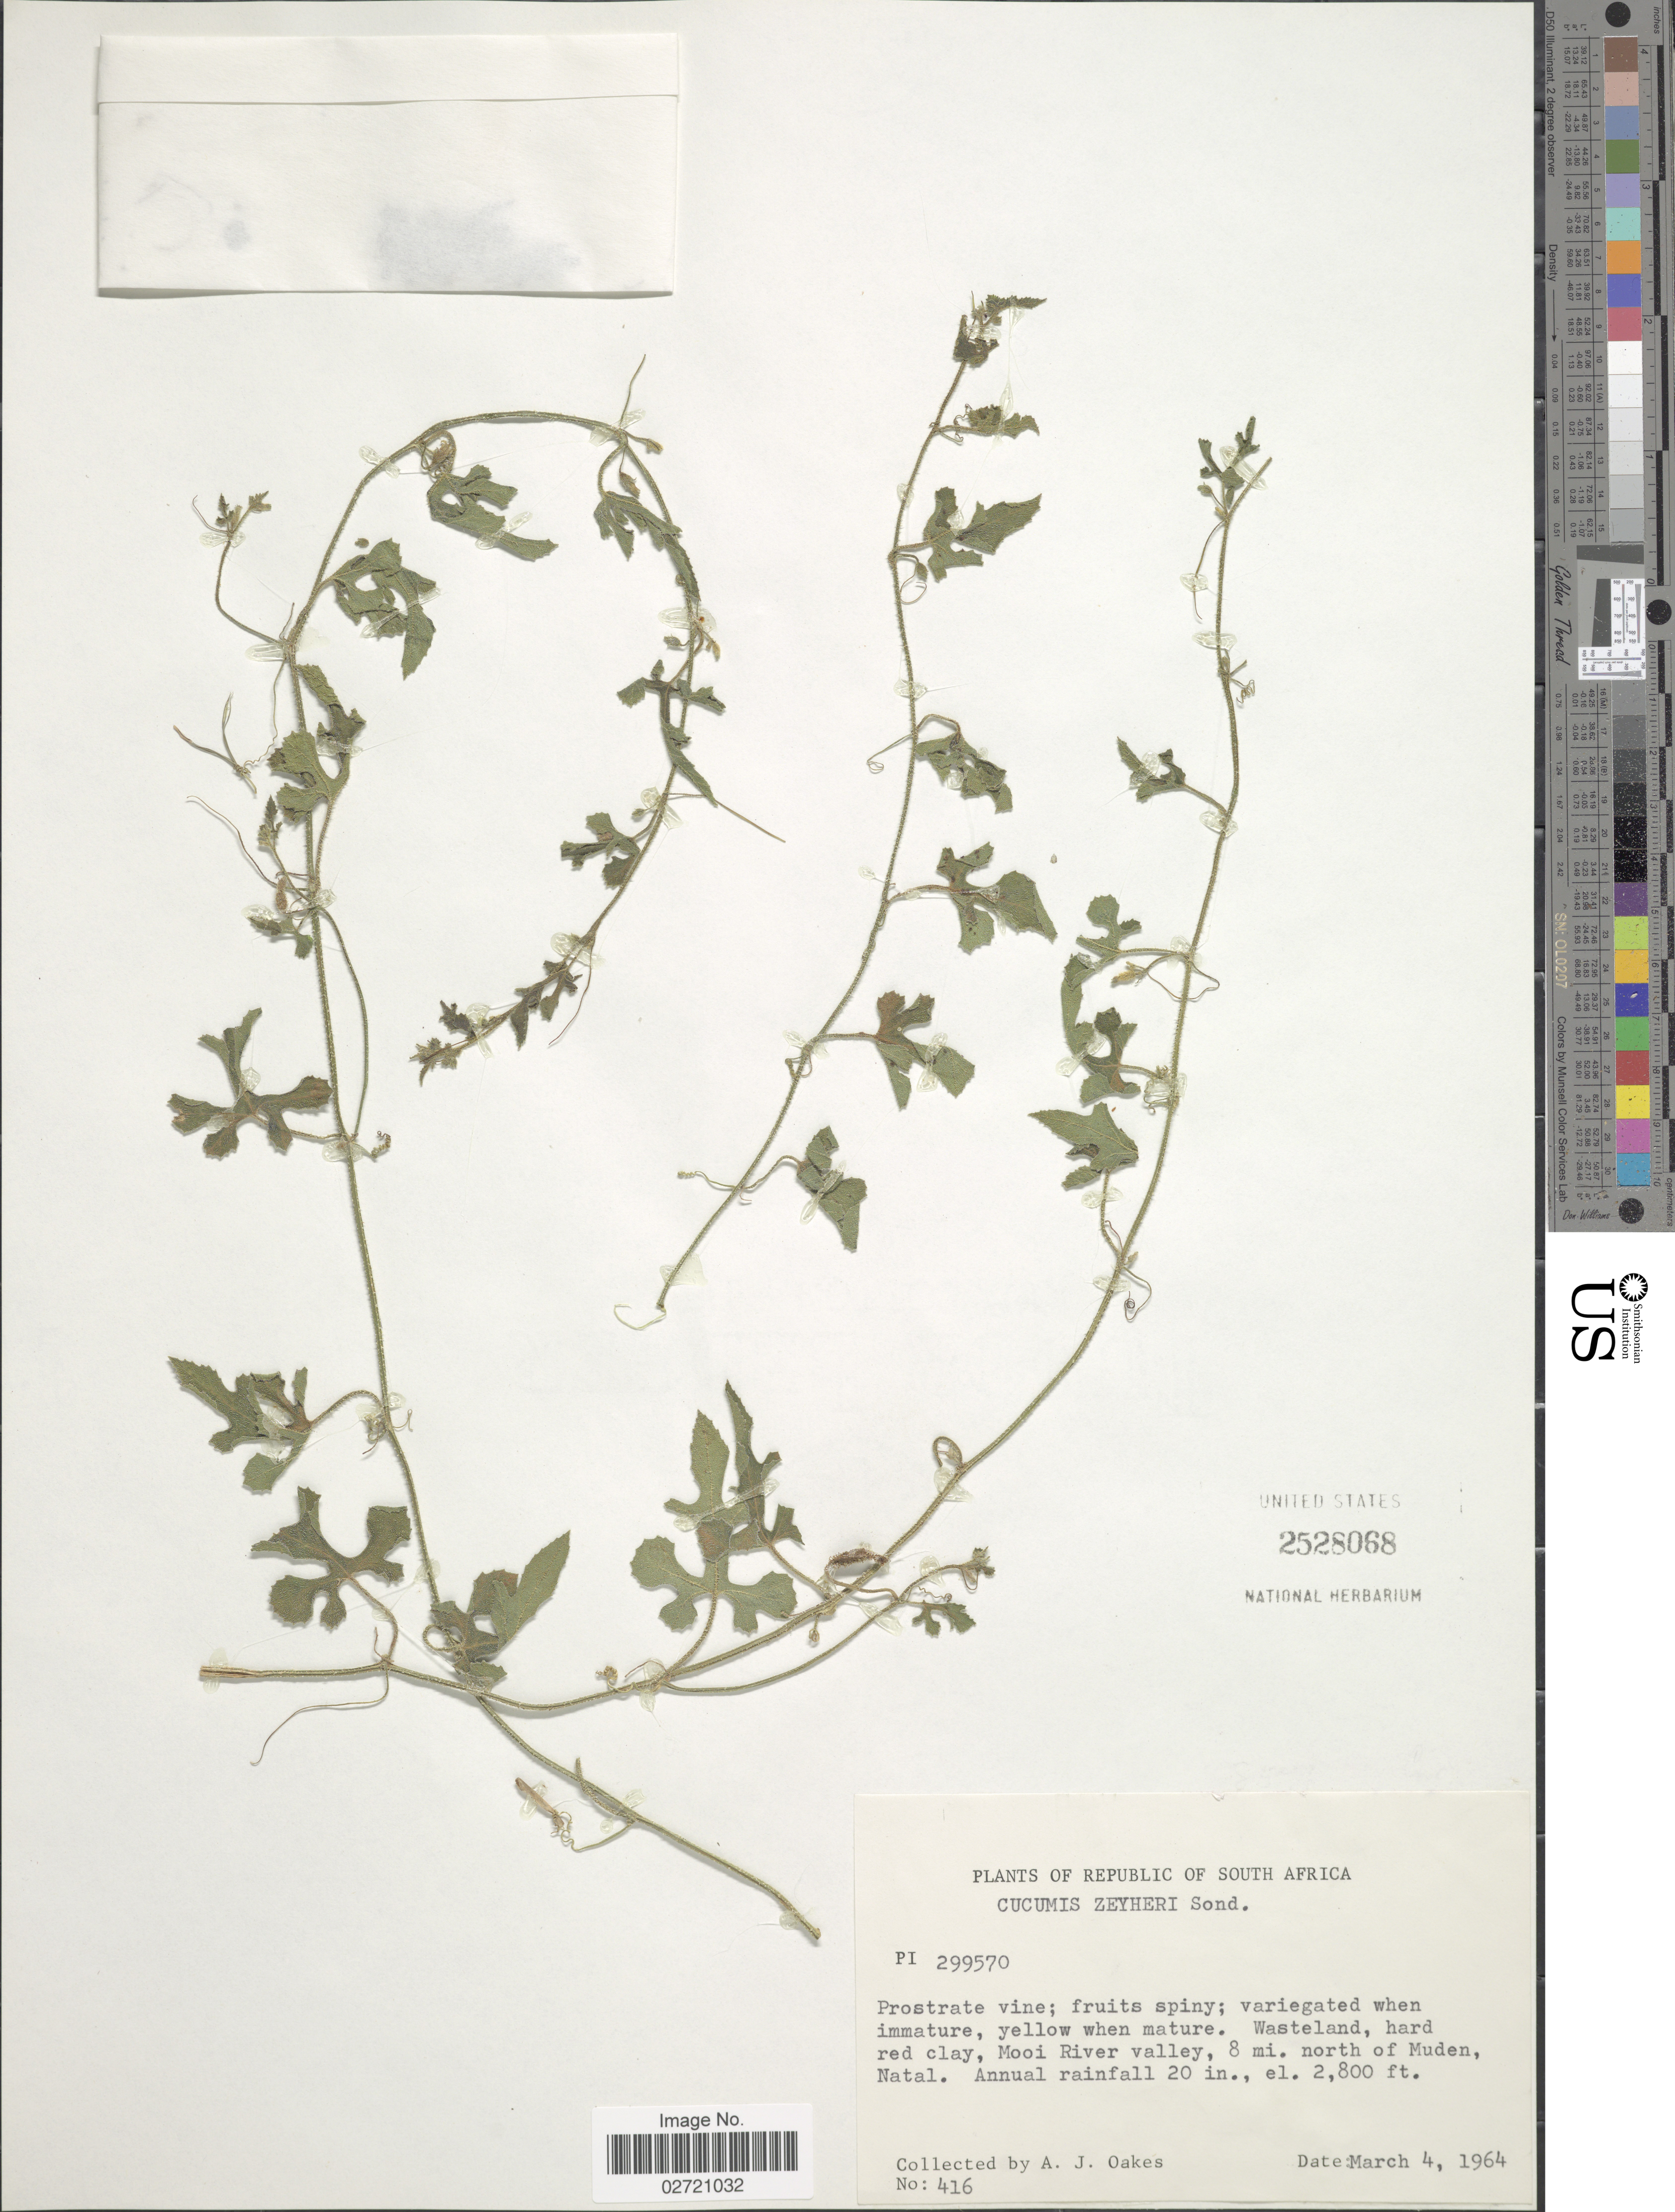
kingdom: Plantae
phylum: Tracheophyta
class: Magnoliopsida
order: Cucurbitales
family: Cucurbitaceae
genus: Cucumis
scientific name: Cucumis zeyheri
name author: Sond.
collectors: A. Oakes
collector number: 416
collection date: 1964-03-04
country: South Africa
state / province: KwaZulu-Natal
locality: Mooi River valley, 8 mi. north of Muden, Natal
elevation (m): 853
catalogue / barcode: US 2528068